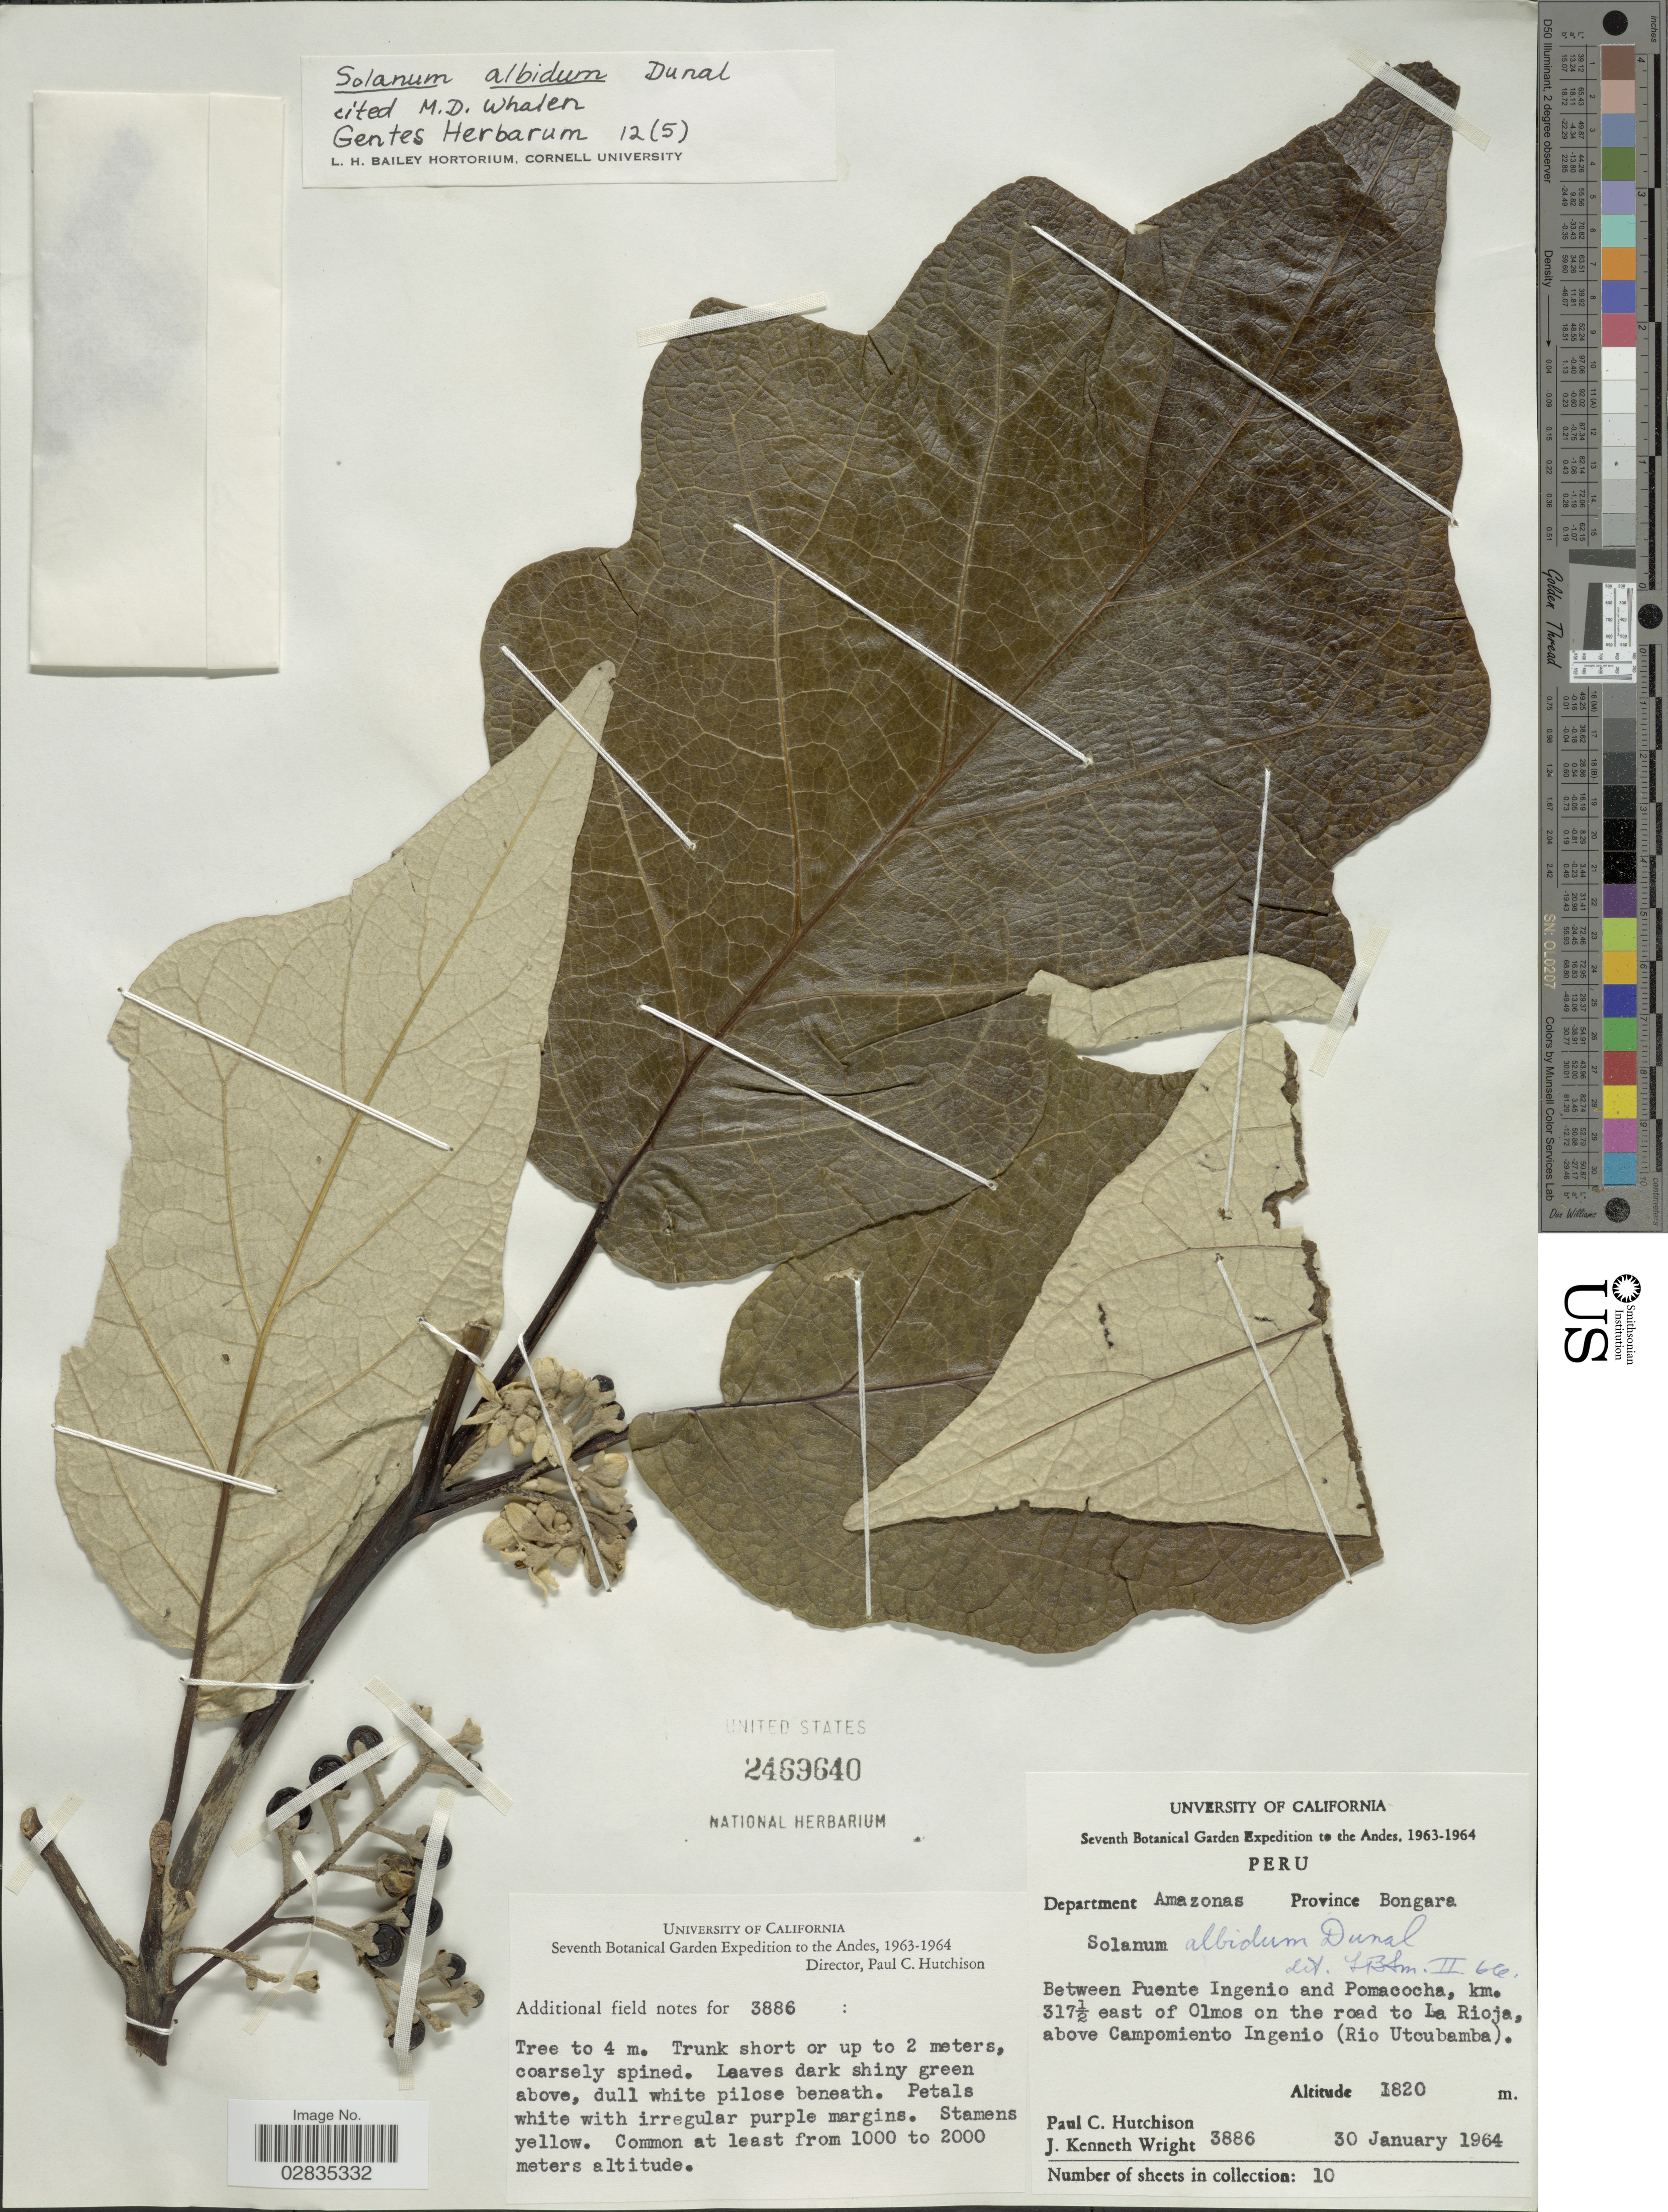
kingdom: Plantae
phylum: Tracheophyta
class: Magnoliopsida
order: Solanales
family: Solanaceae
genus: Solanum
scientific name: Solanum albidum var. albidum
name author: Dunal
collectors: P. C. Hutchison & J. K. Wright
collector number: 3886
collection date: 1964-01-30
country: Peru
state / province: Amazonas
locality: Department Amazonas Province Bongara. Between Puente Ingenio and Pomacocha, km. 317½ east of Olmos on the road to La Rioja, above Campomiento Ingenio (Rio Utcubamba).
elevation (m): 1820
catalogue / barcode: US 2469640